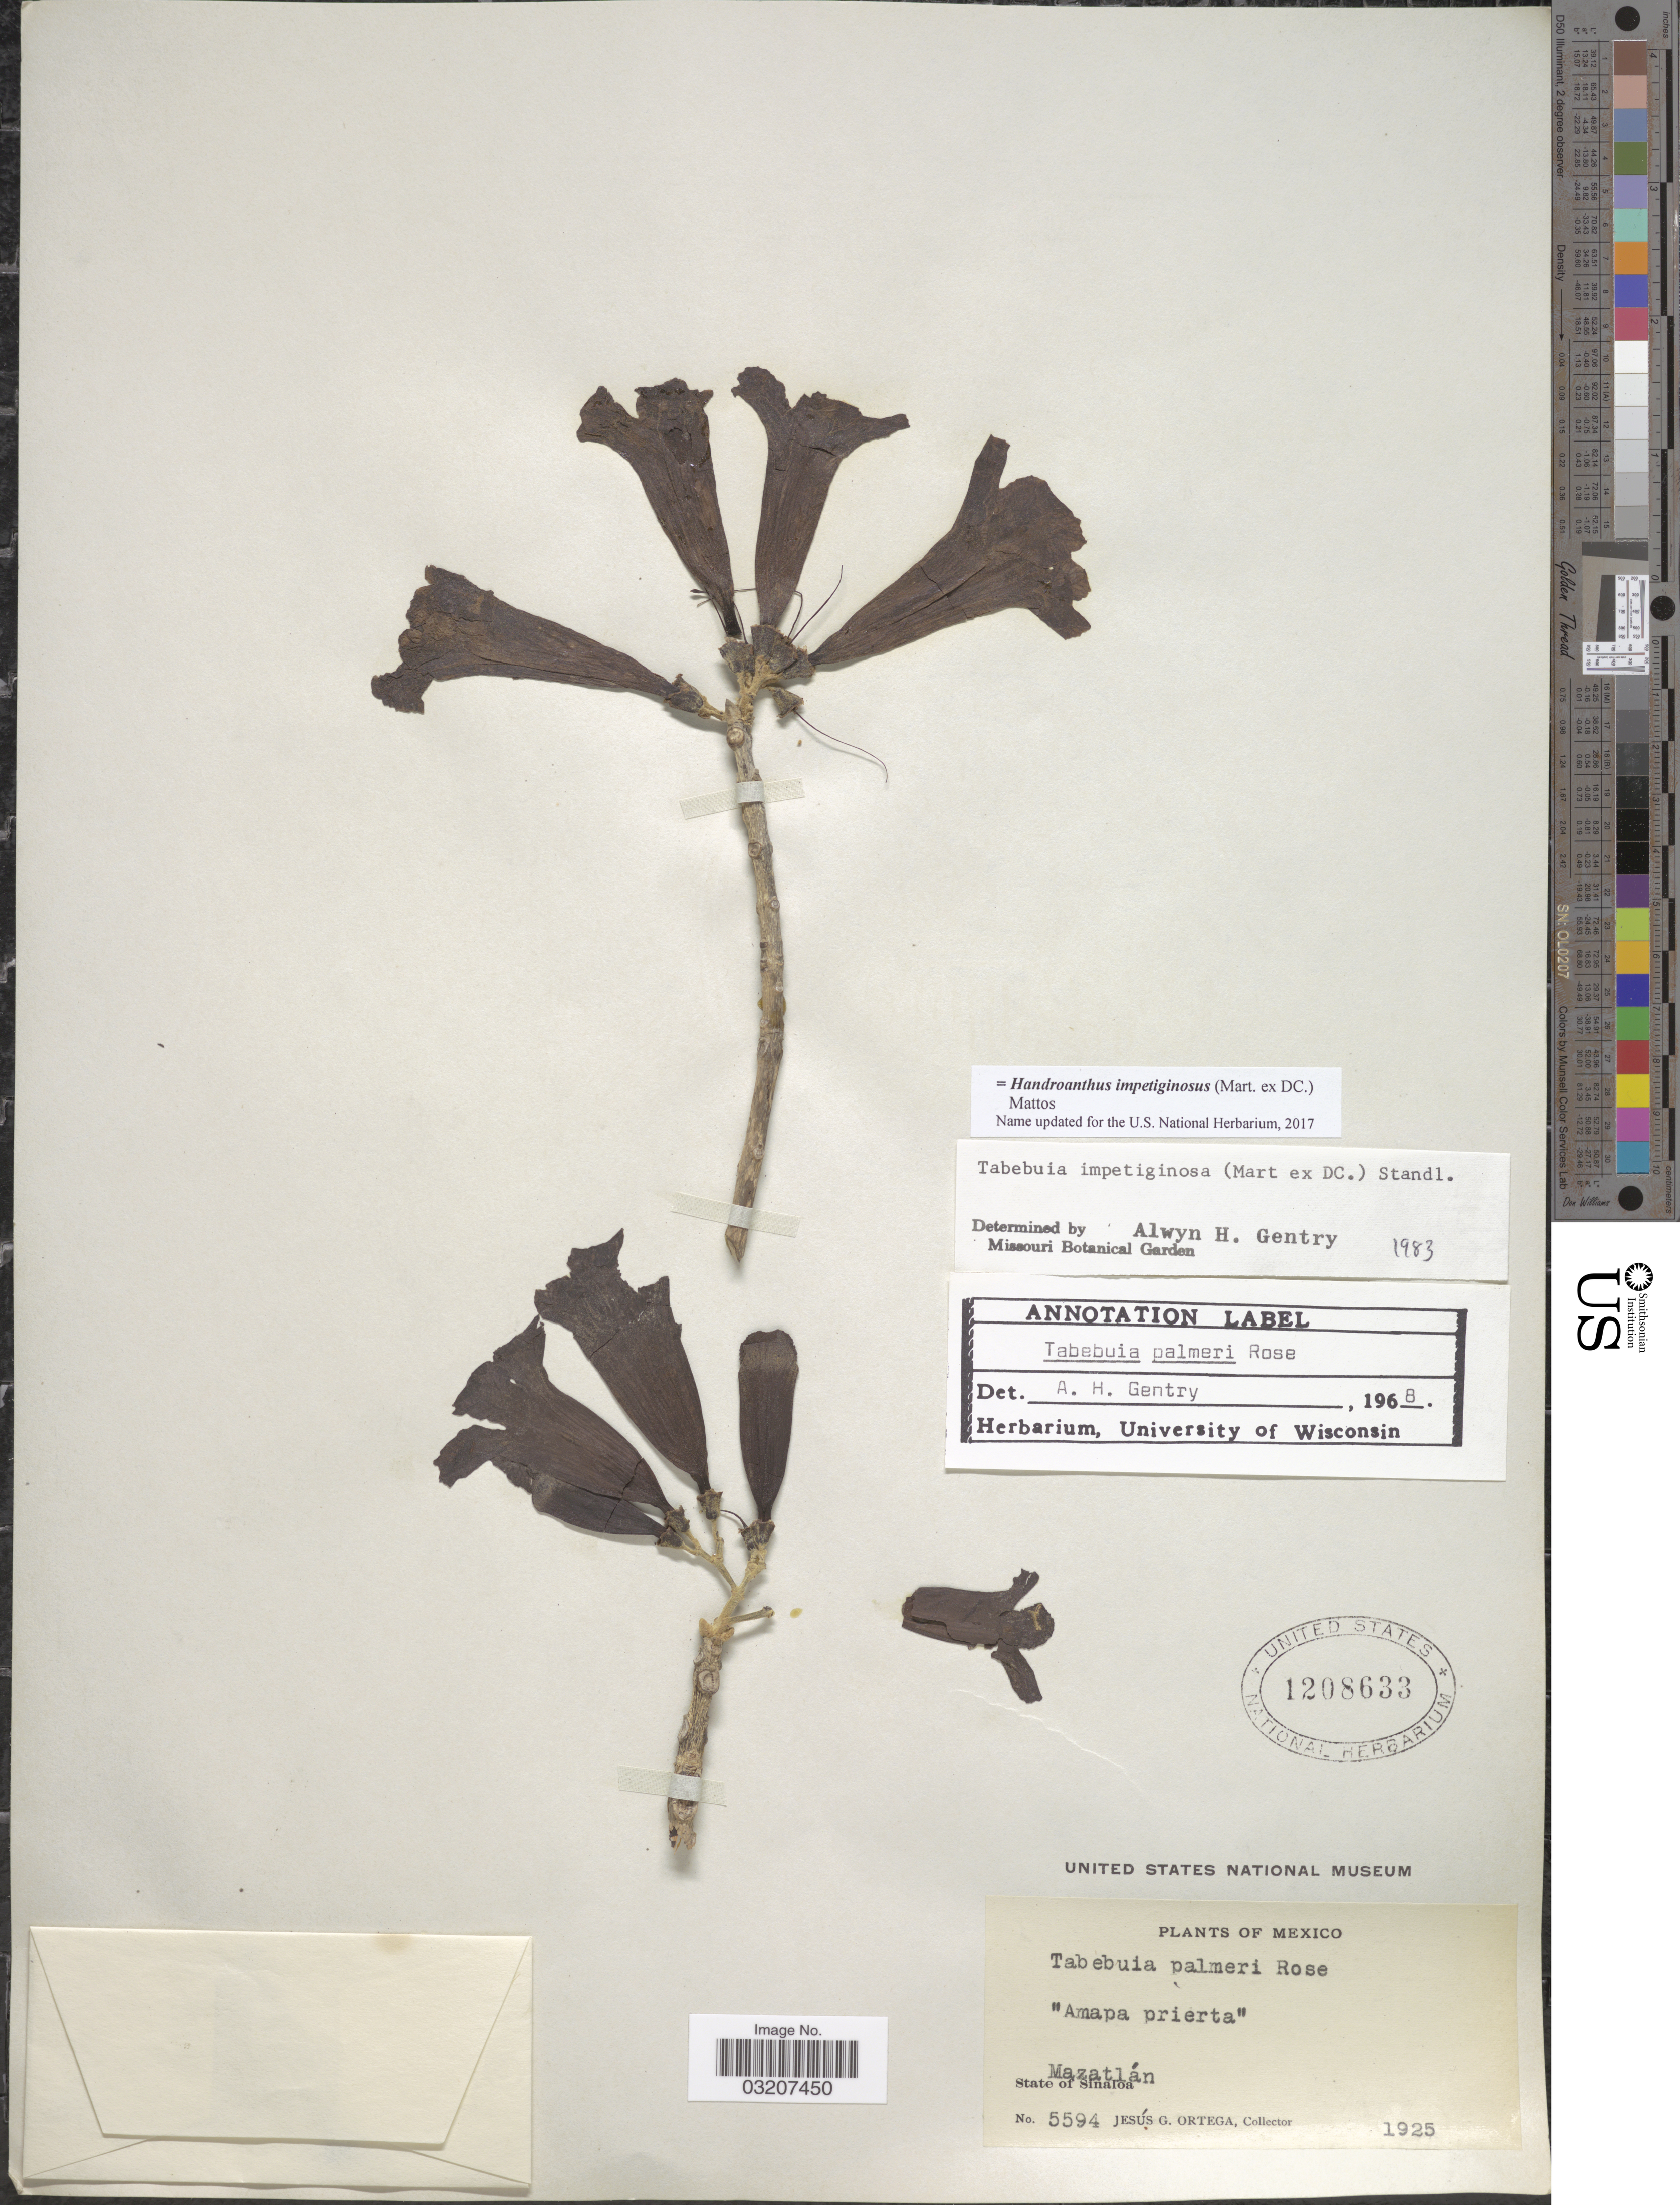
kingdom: Plantae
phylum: Tracheophyta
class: Magnoliopsida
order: Lamiales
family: Bignoniaceae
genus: Handroanthus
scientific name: Handroanthus impetiginosus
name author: (Mart. ex DC.) Mattos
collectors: J. Ortega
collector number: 5594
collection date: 1925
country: Mexico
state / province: Sinaloa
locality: Mazatlán.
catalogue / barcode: US 1208633